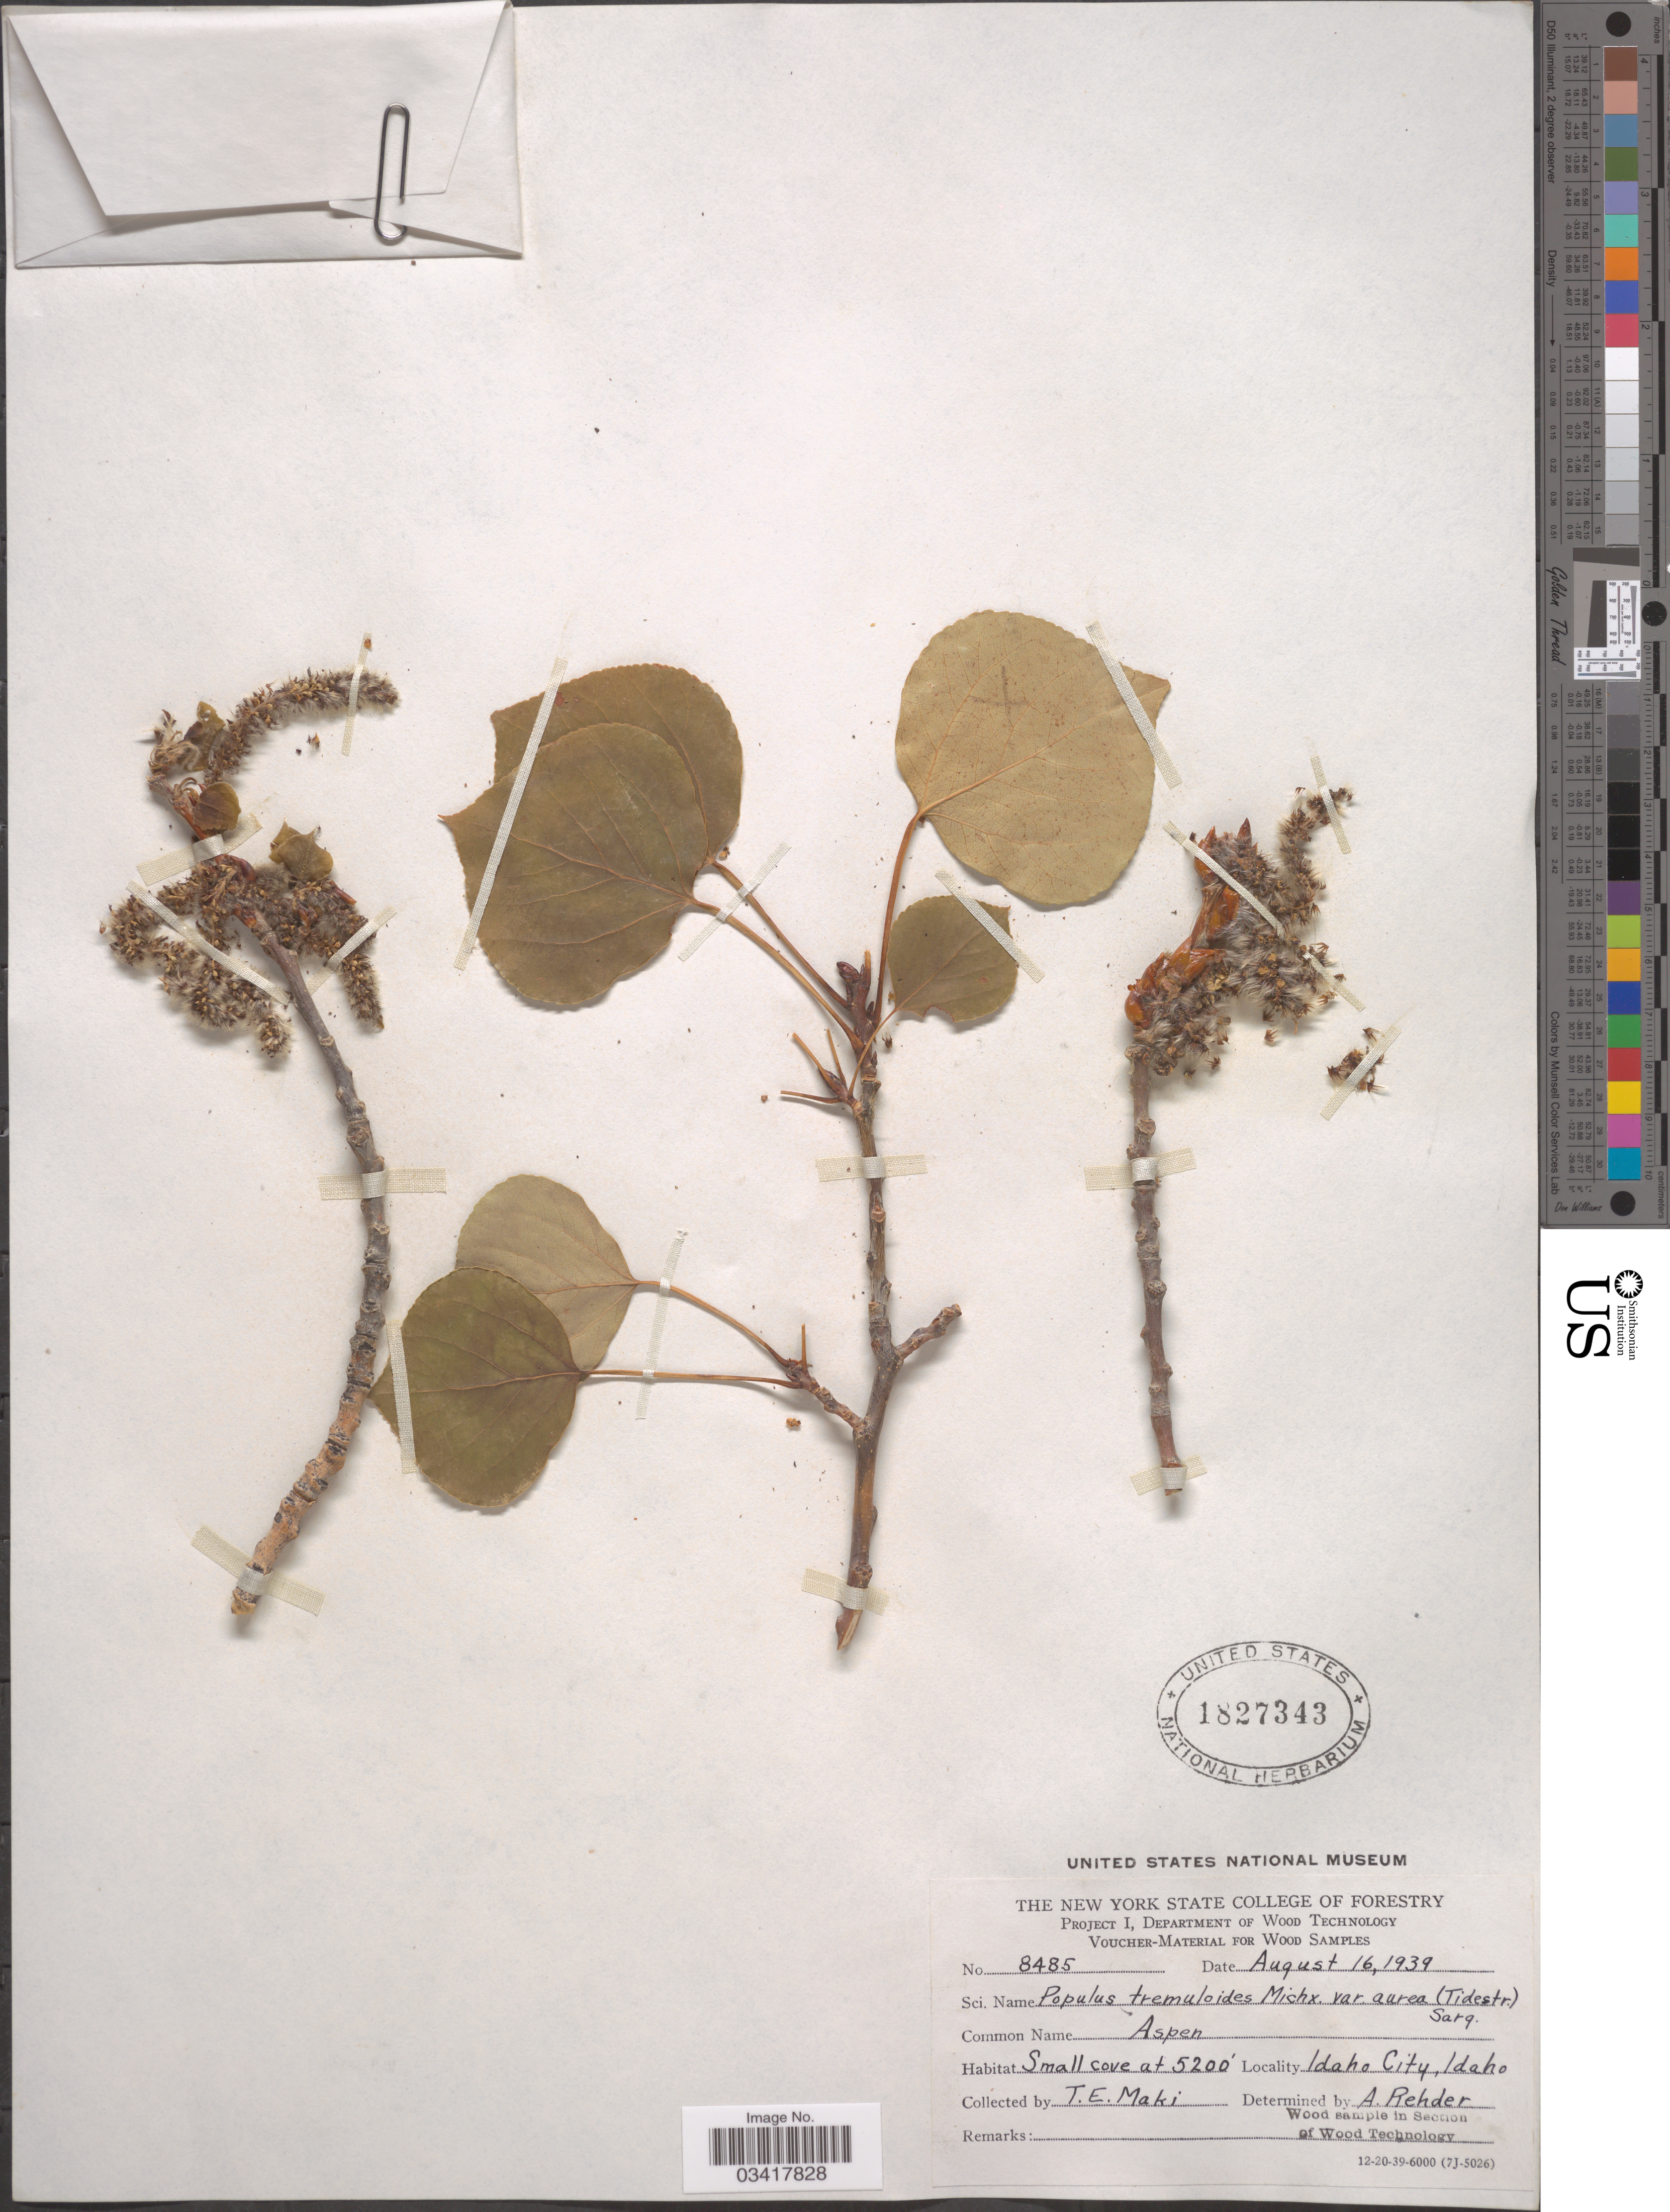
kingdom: Plantae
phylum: Tracheophyta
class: Magnoliopsida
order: Malpighiales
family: Salicaceae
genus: Populus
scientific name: Populus tremuloides var. aurea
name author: (Tidestr.) Daniels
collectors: T. Maki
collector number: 8485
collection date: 1939-08-16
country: United States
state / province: Idaho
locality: Idaho City.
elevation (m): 1585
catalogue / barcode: US 1827343